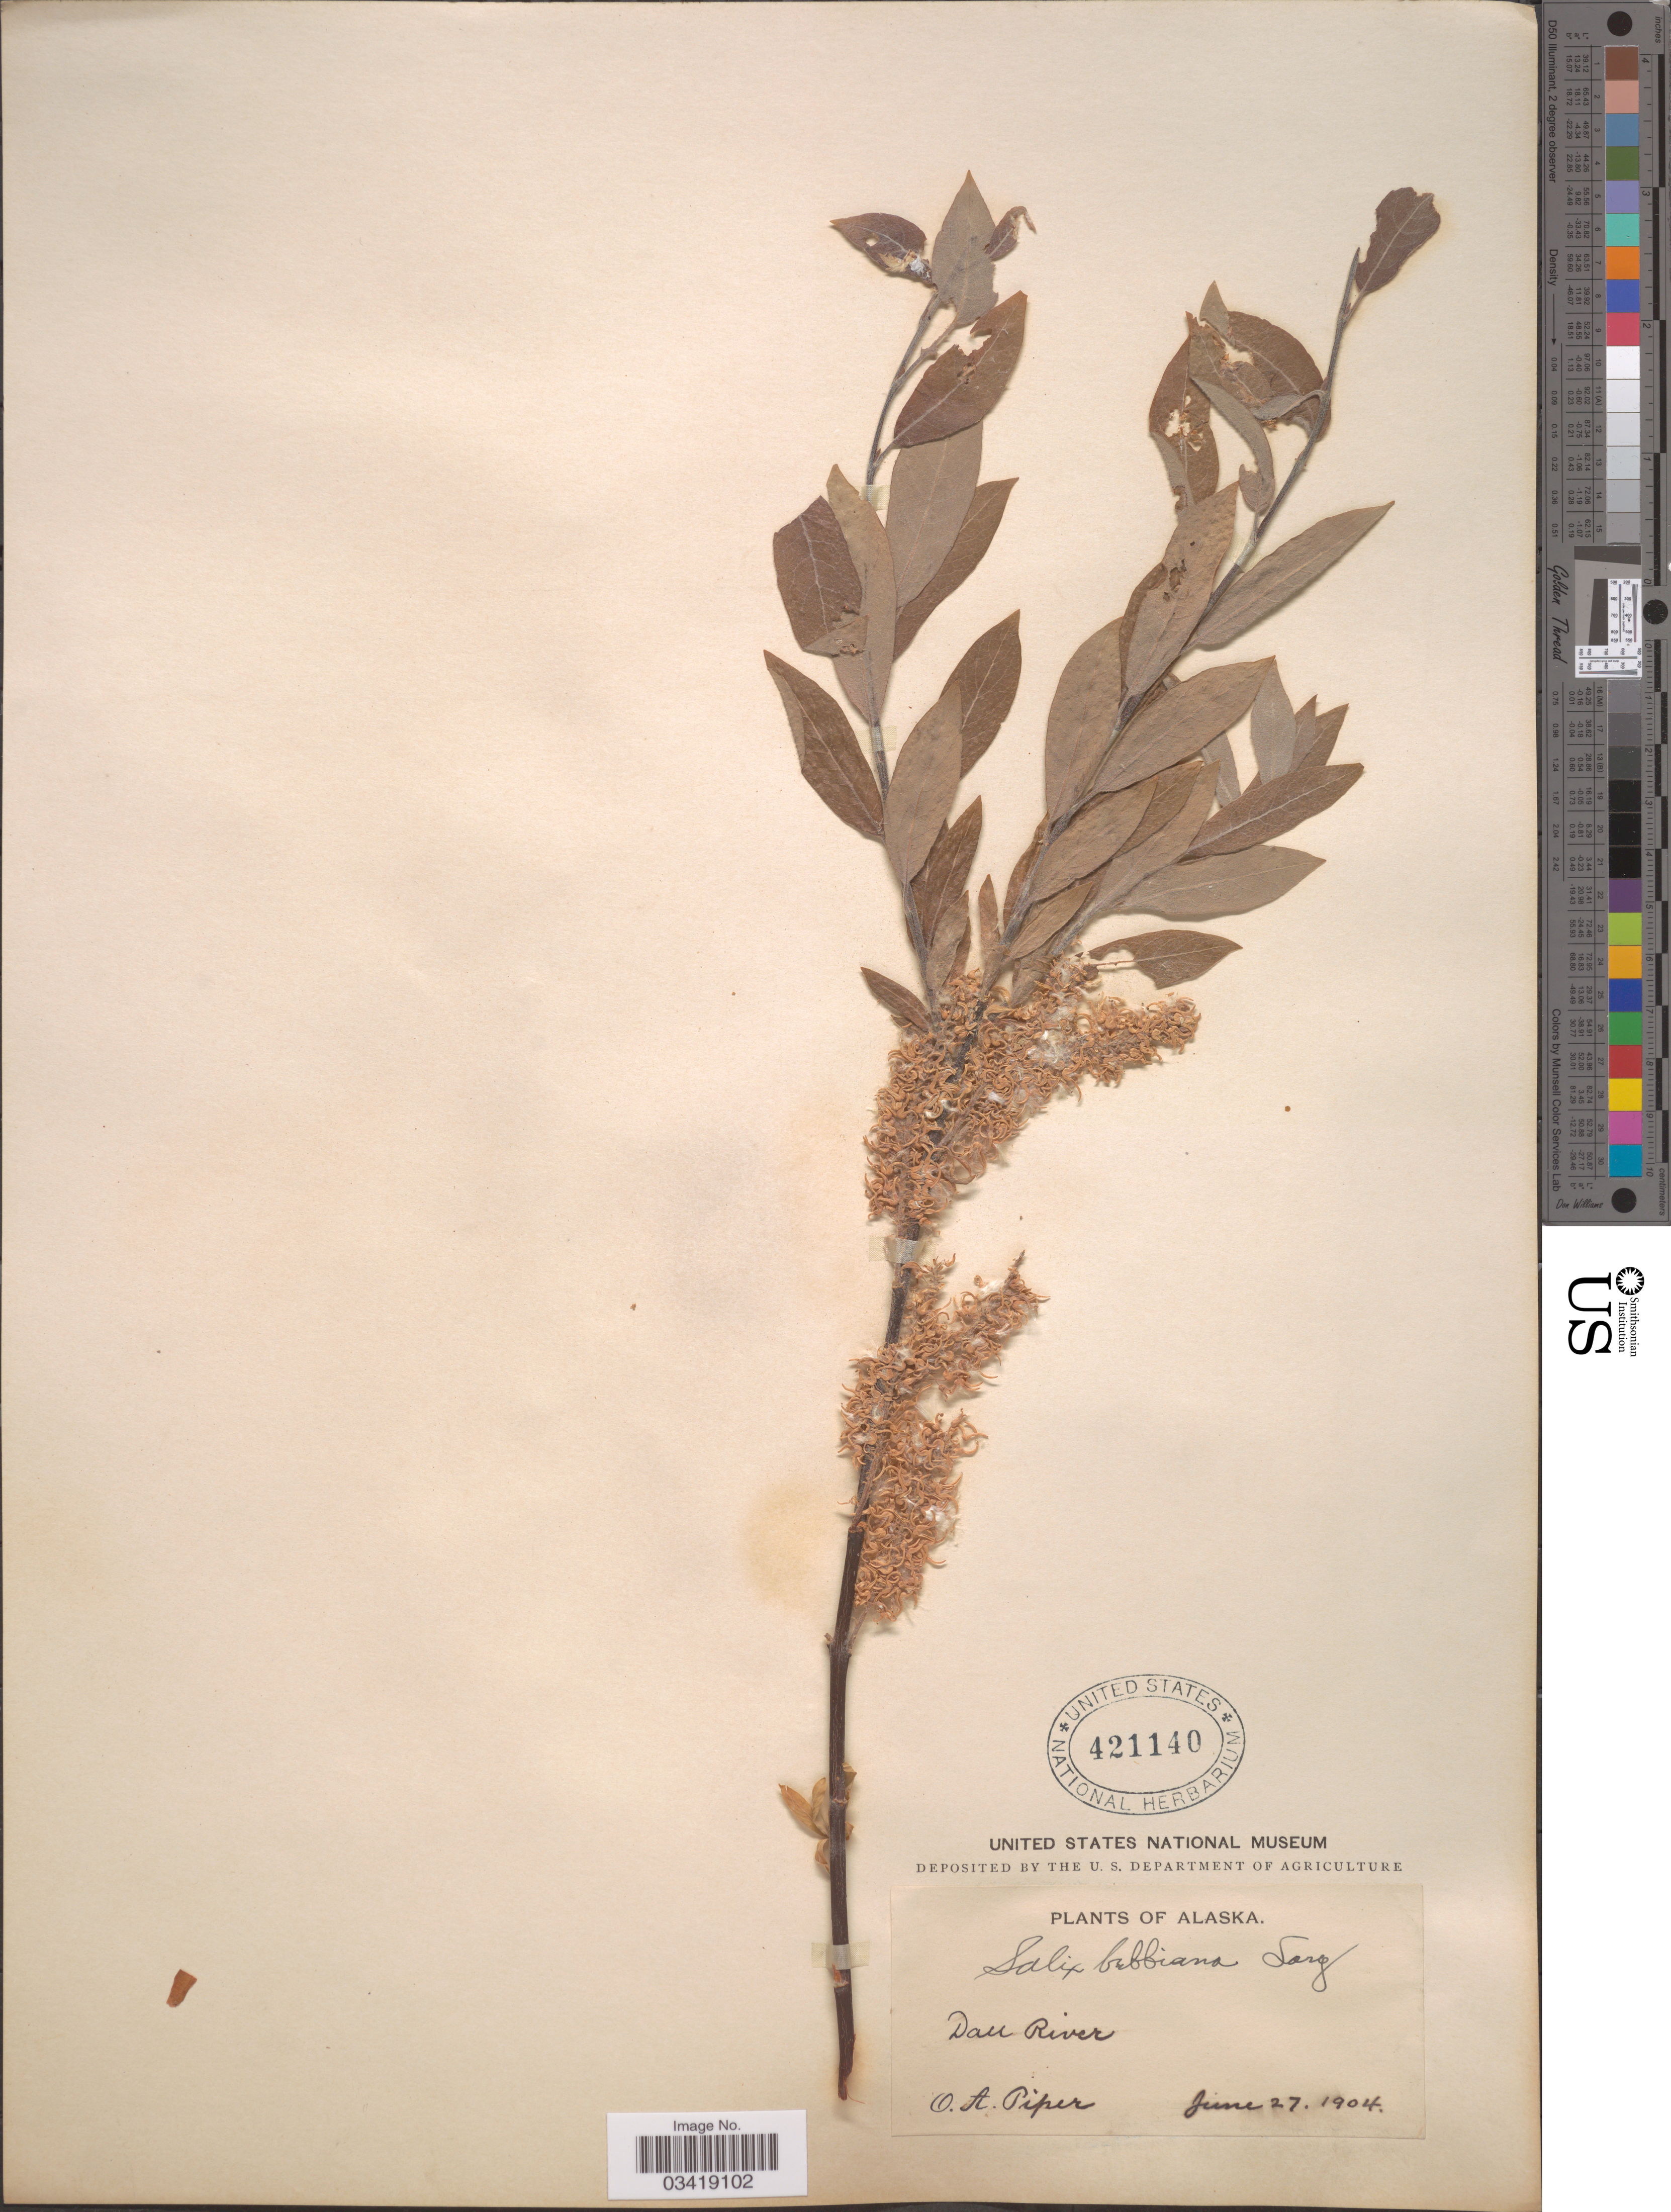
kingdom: Plantae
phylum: Tracheophyta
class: Magnoliopsida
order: Malpighiales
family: Salicaceae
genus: Salix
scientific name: Salix bebbiana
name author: Sarg.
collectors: O. Piper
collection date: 1904-06-27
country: United States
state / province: Alaska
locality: Dan River.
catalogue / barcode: US 421140